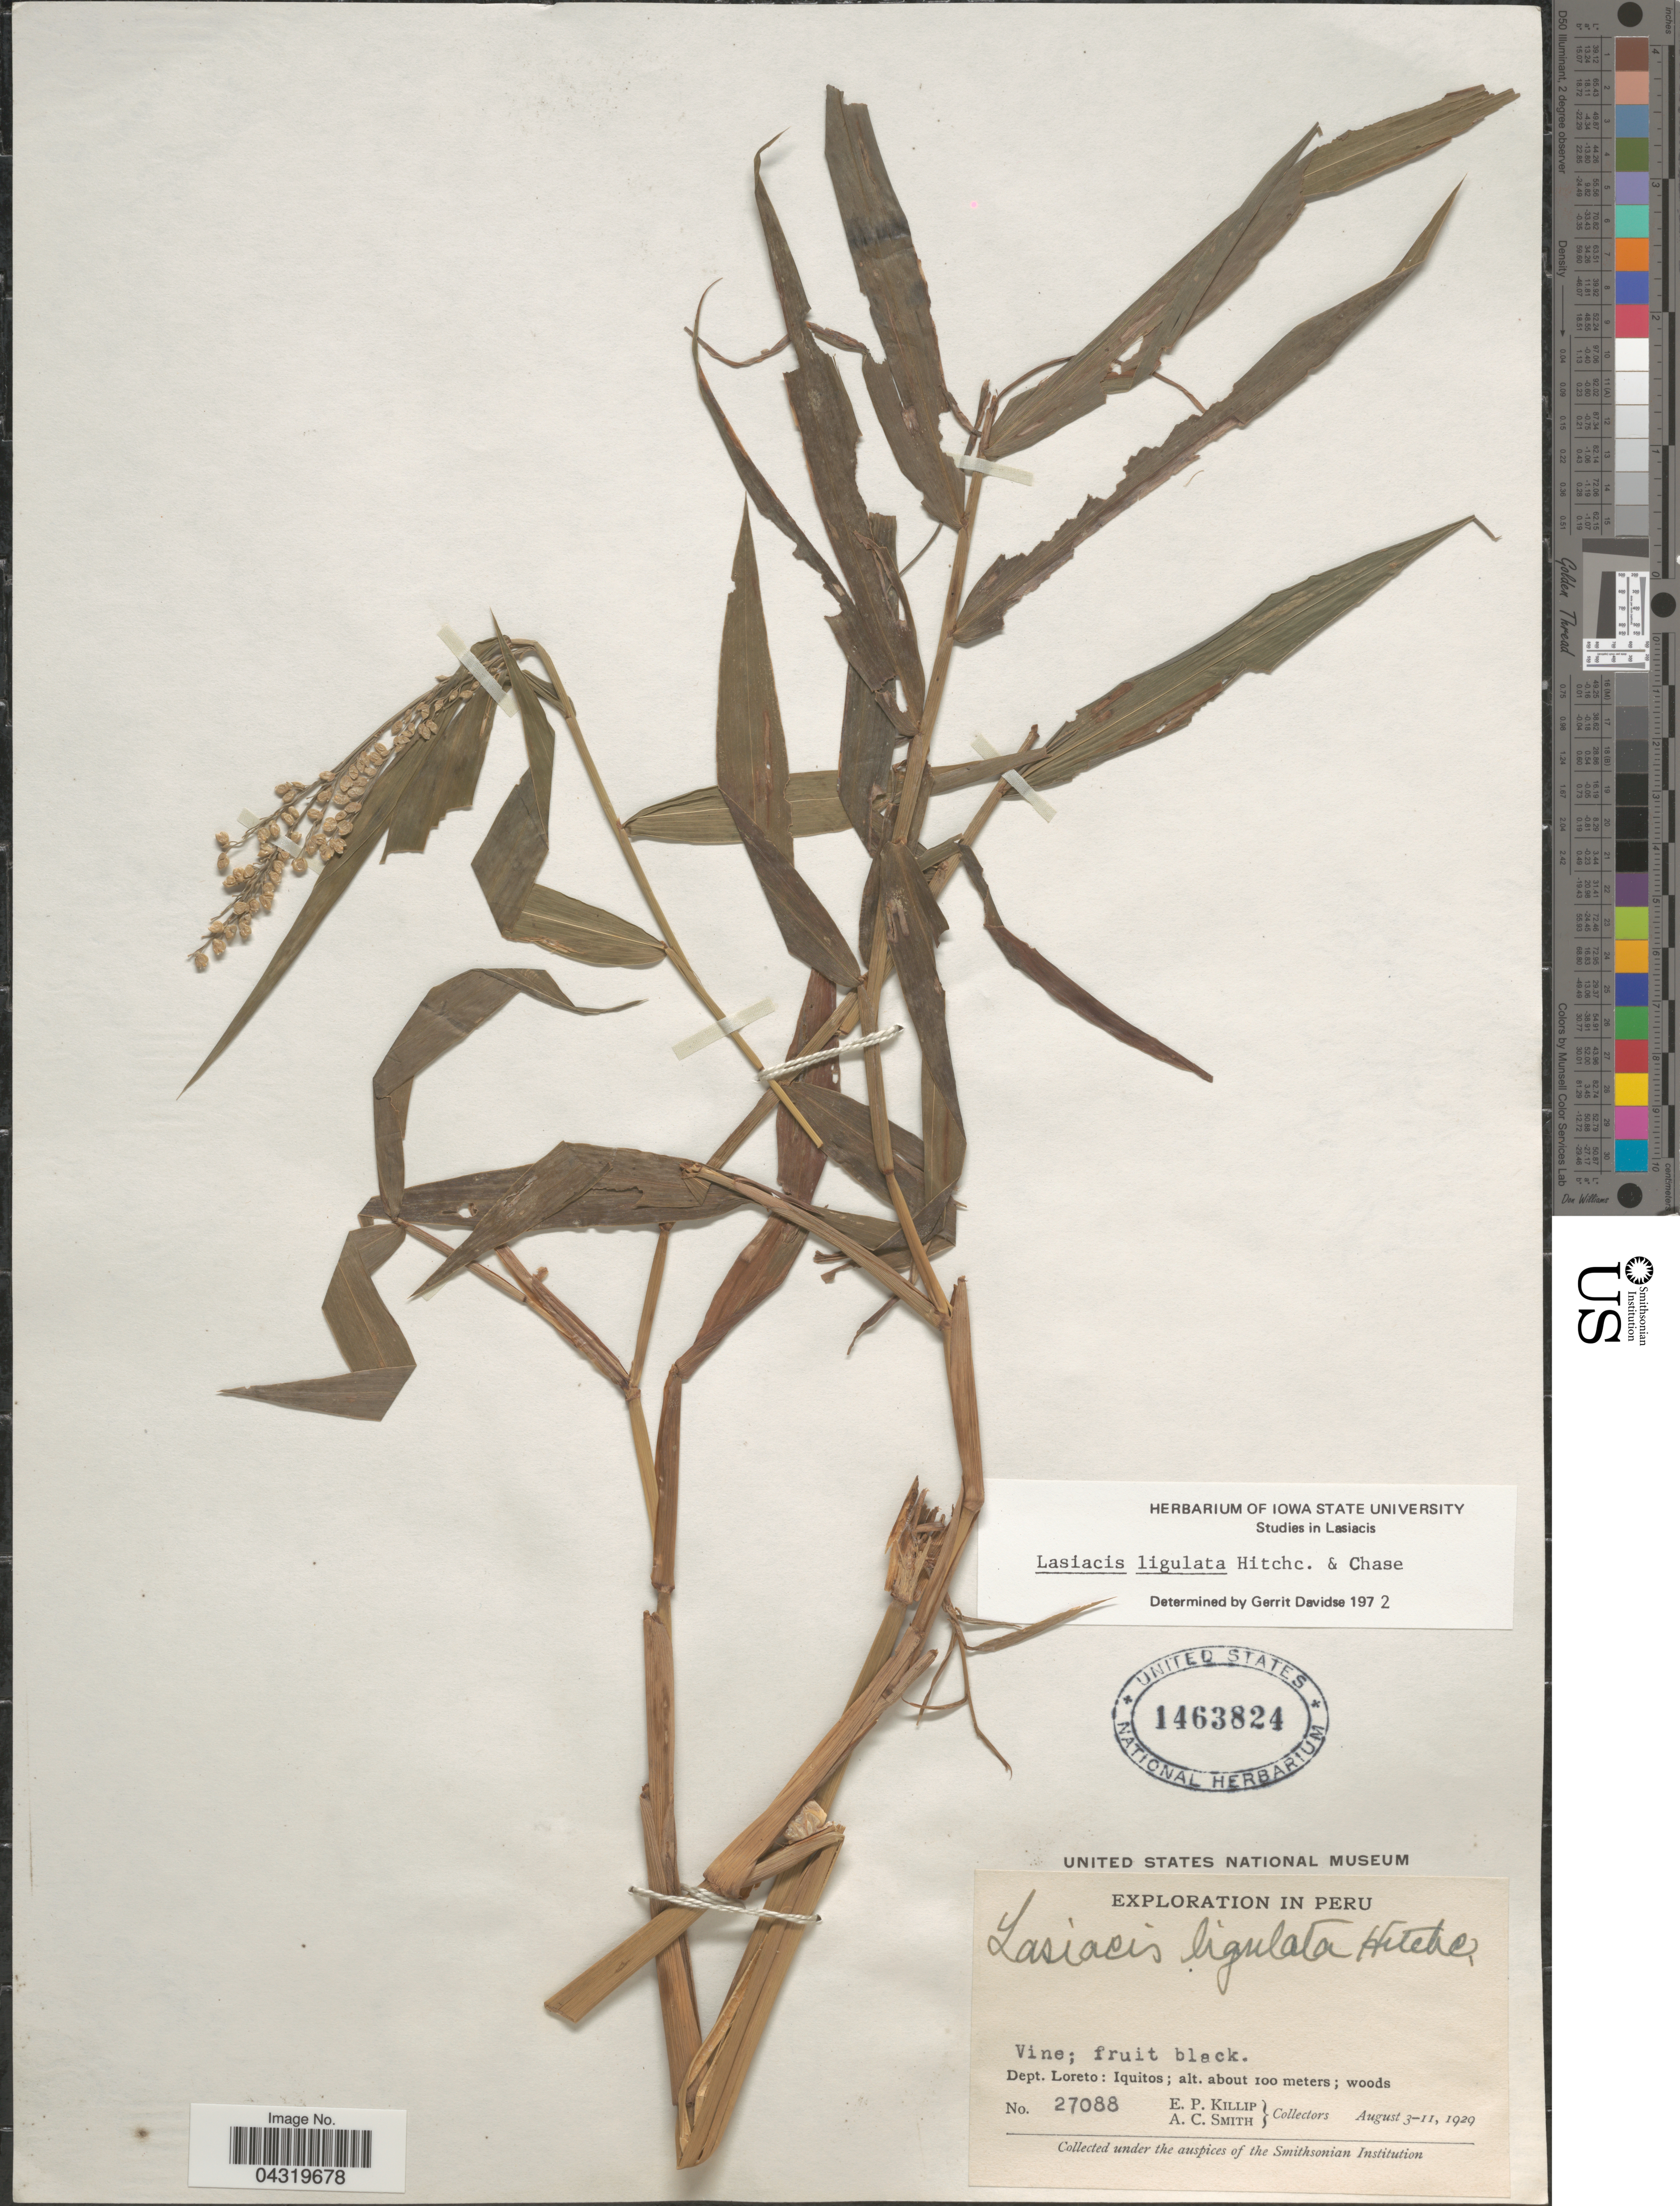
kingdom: Plantae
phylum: Tracheophyta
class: Liliopsida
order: Poales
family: Poaceae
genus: Lasiacis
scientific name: Lasiacis ligulata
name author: Hitchc. & Chase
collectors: E. P. Killip & A. C. Smith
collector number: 27088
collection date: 1929-08-03/1929-08-11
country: Peru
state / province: Loreto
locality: Exploration in Peru. Dept. Loreto: Iquitos.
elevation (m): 100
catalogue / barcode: US 1463824